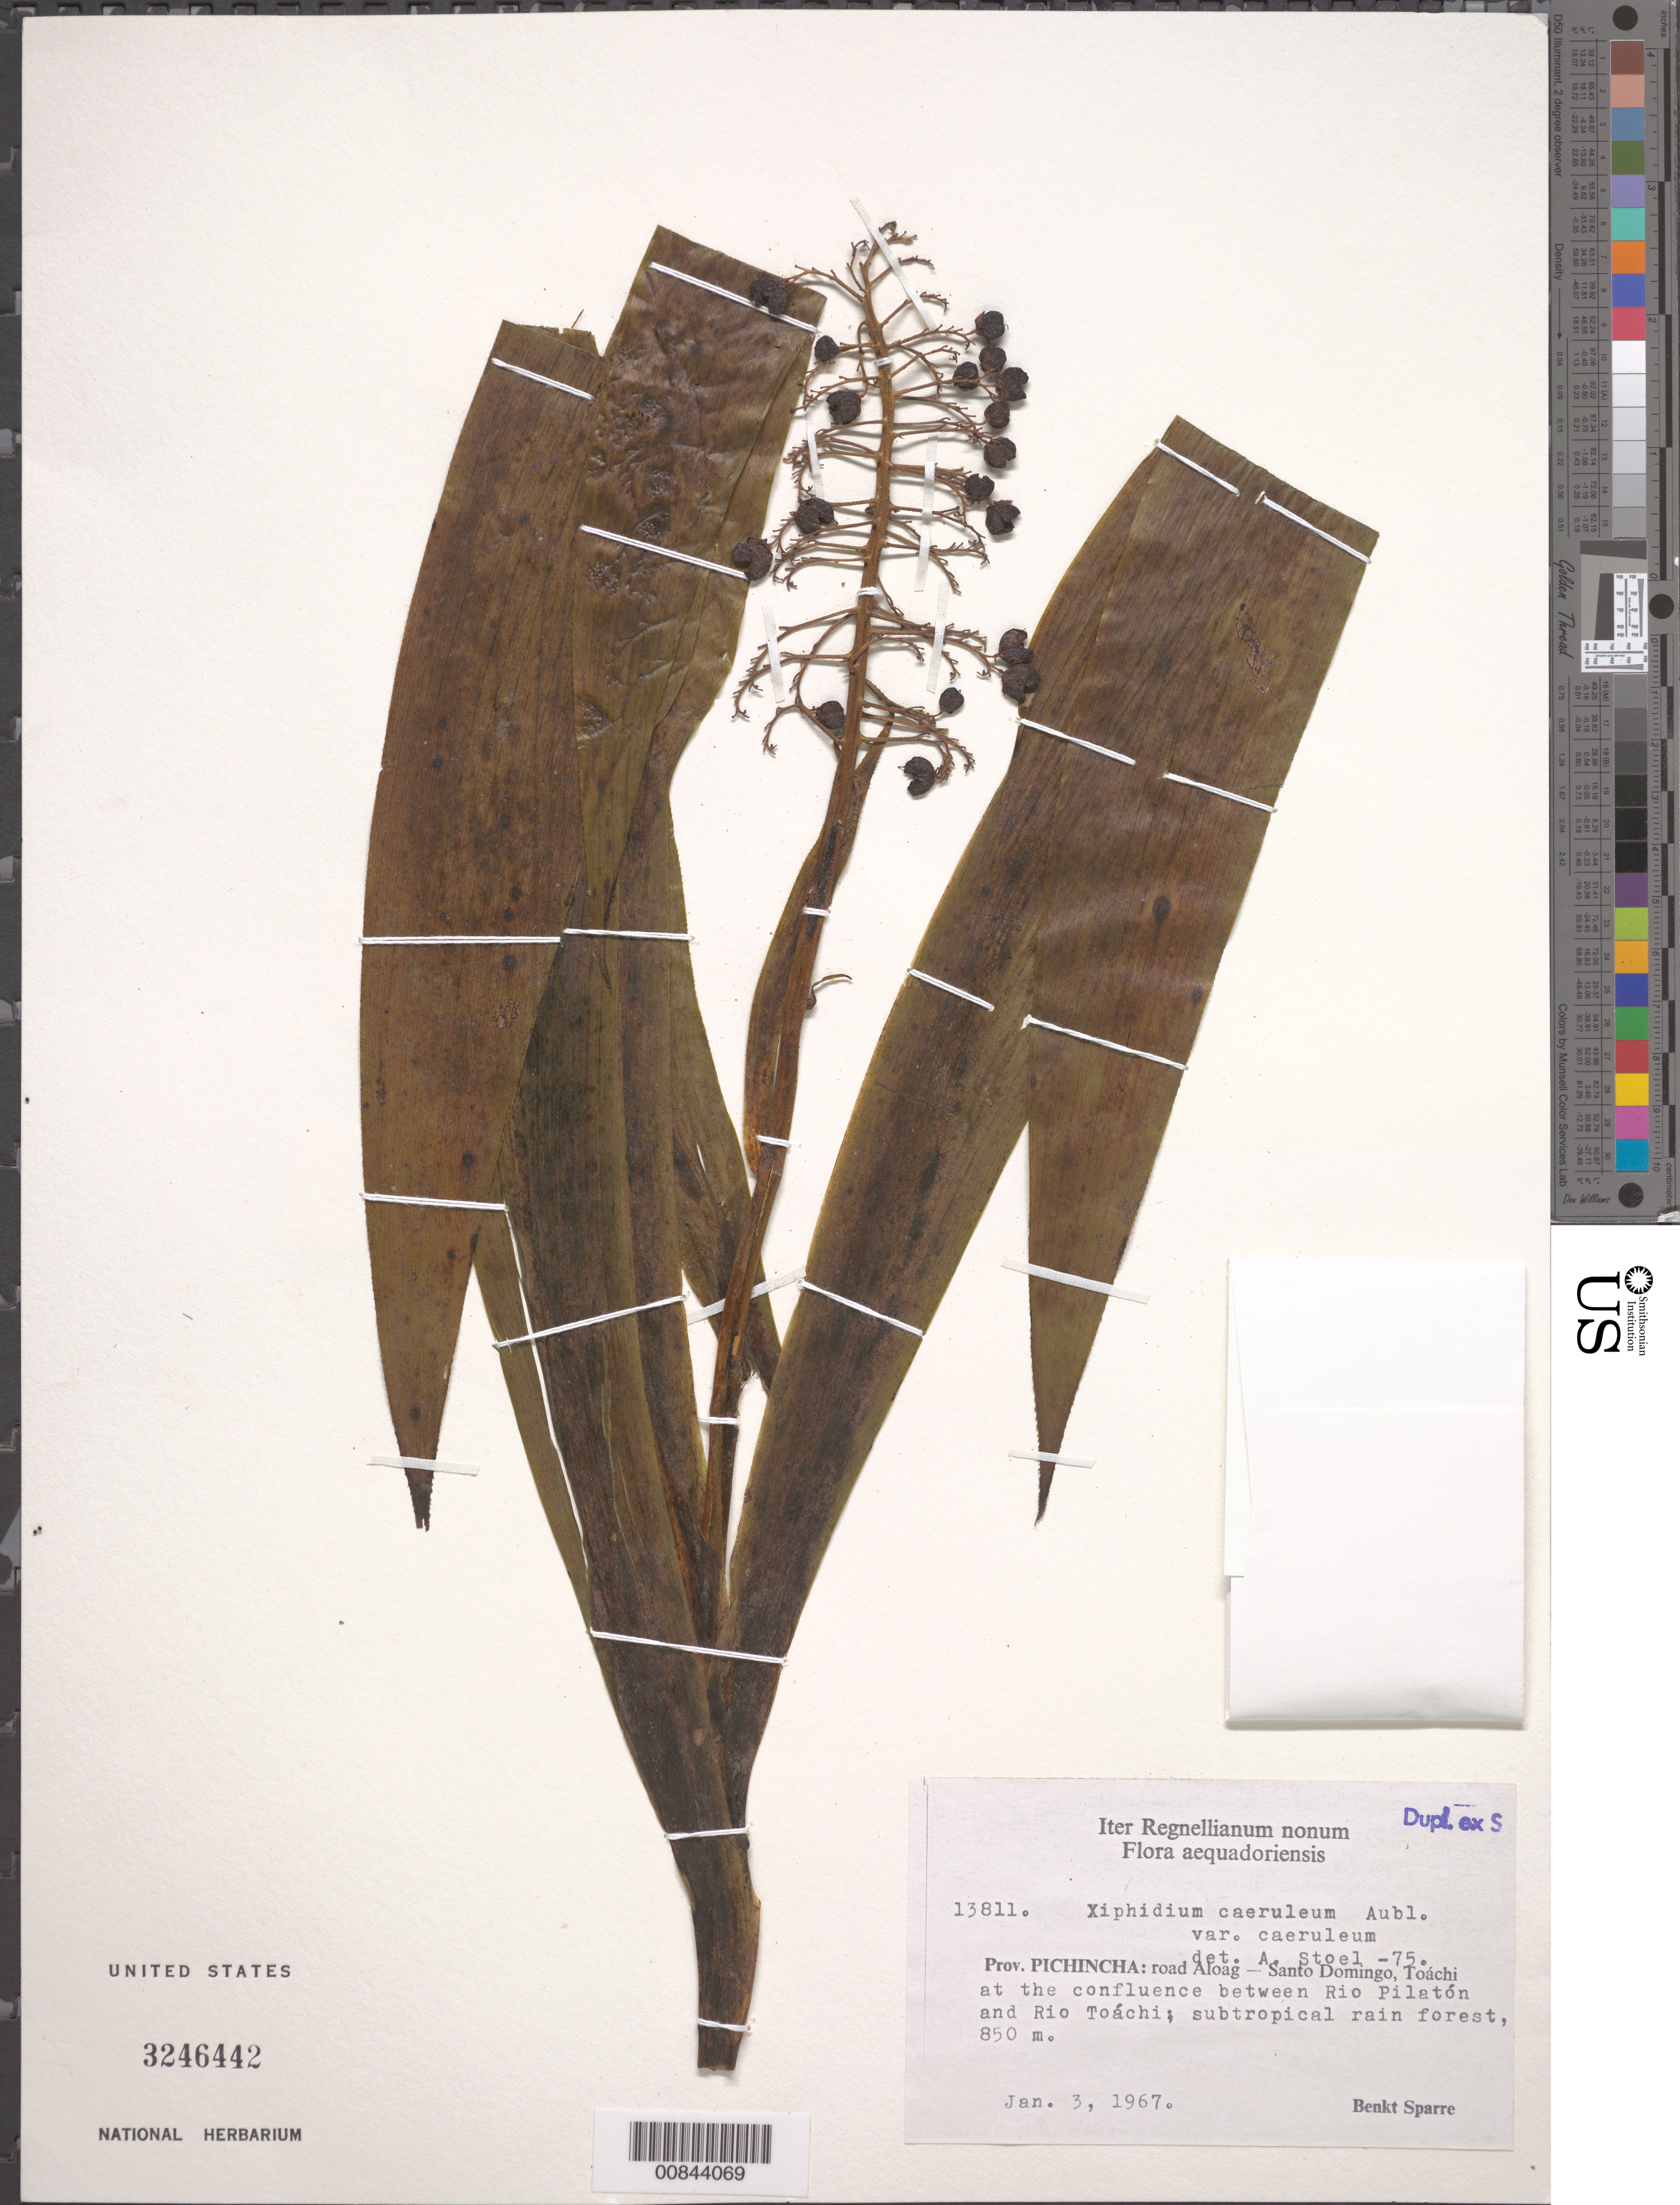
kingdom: Plantae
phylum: Tracheophyta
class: Liliopsida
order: Commelinales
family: Haemodoraceae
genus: Xiphidium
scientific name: Xiphidium caeruleum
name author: Aubl.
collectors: B. Sparre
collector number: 13811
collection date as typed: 03 Jan 1967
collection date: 1967-01-03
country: Ecuador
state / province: Pichincha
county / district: Santo Domingo de Los Colorados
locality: Between Rio Pilaton and Rio Toachi.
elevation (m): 850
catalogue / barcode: US 3246442